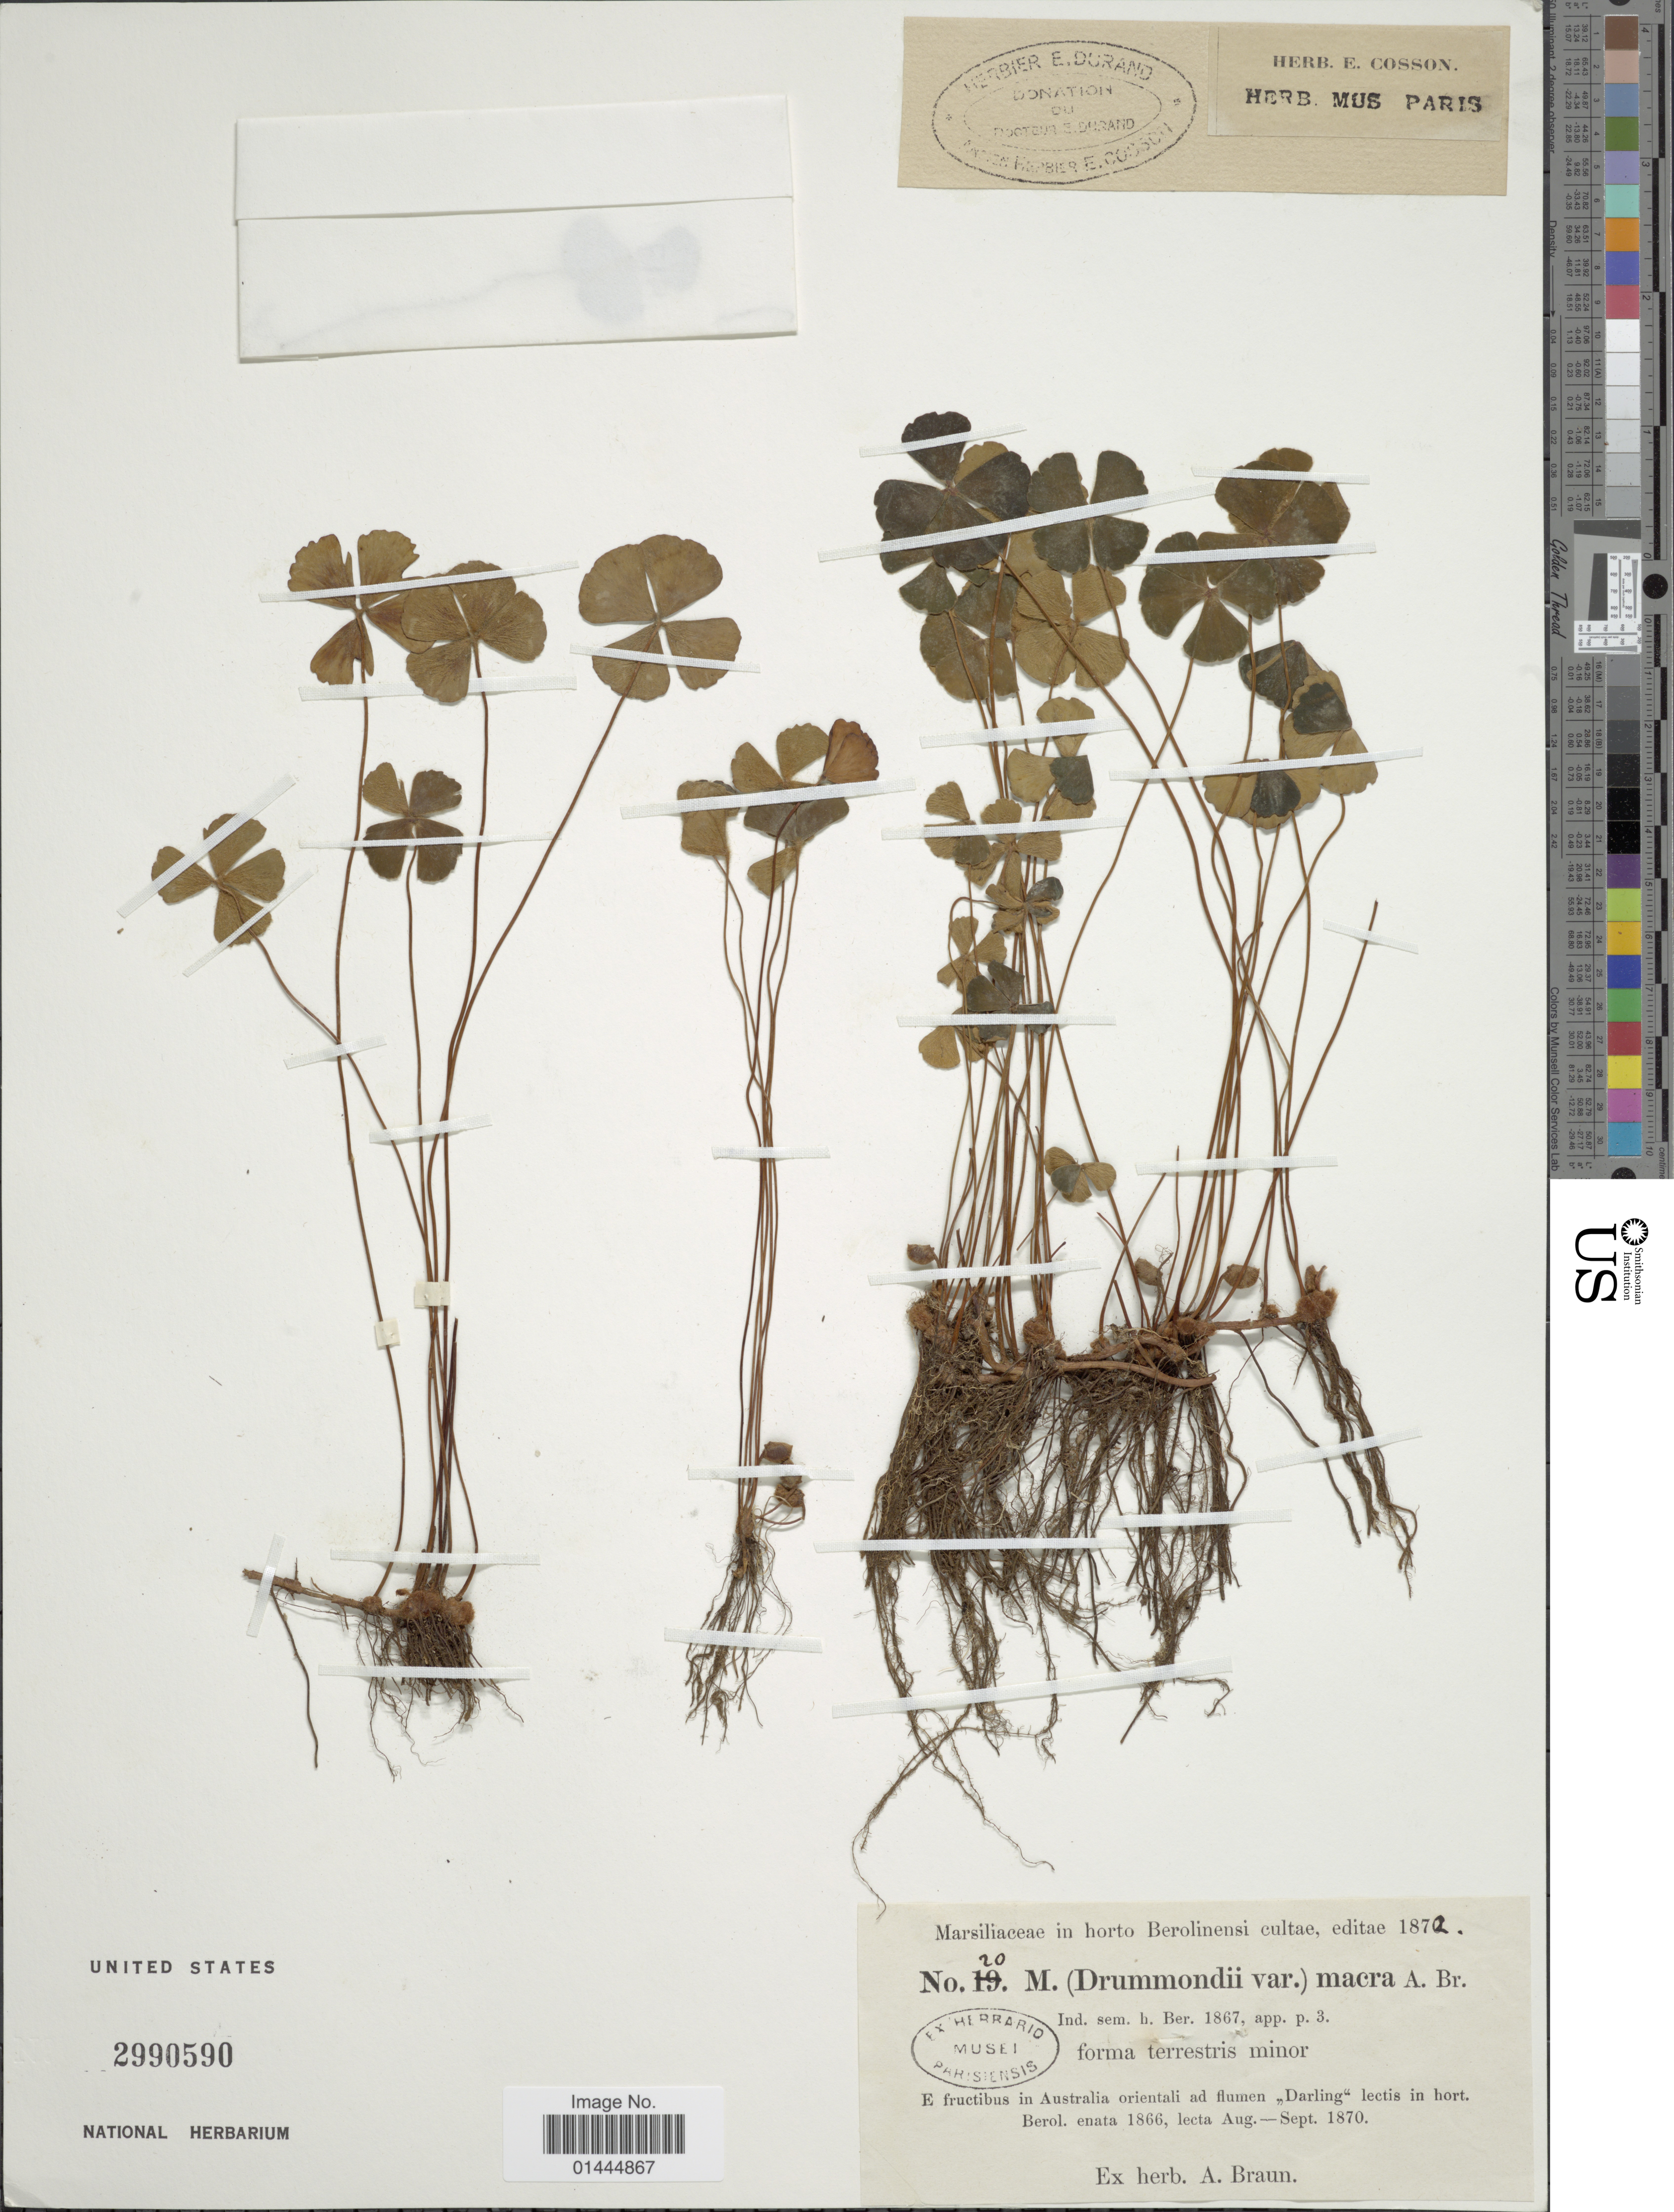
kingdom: Plantae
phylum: Tracheophyta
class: Polypodiopsida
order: Salviniales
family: Marsileaceae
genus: Marsilea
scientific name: Marsilea macra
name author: A. Braun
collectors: ex herb. A. Braun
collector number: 20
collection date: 1870-08/1870-09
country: Australia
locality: Australia orientali ad flumen "Darling"lectis in hort. Berol., in horto Berolinensi cultae.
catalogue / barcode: US 2990590